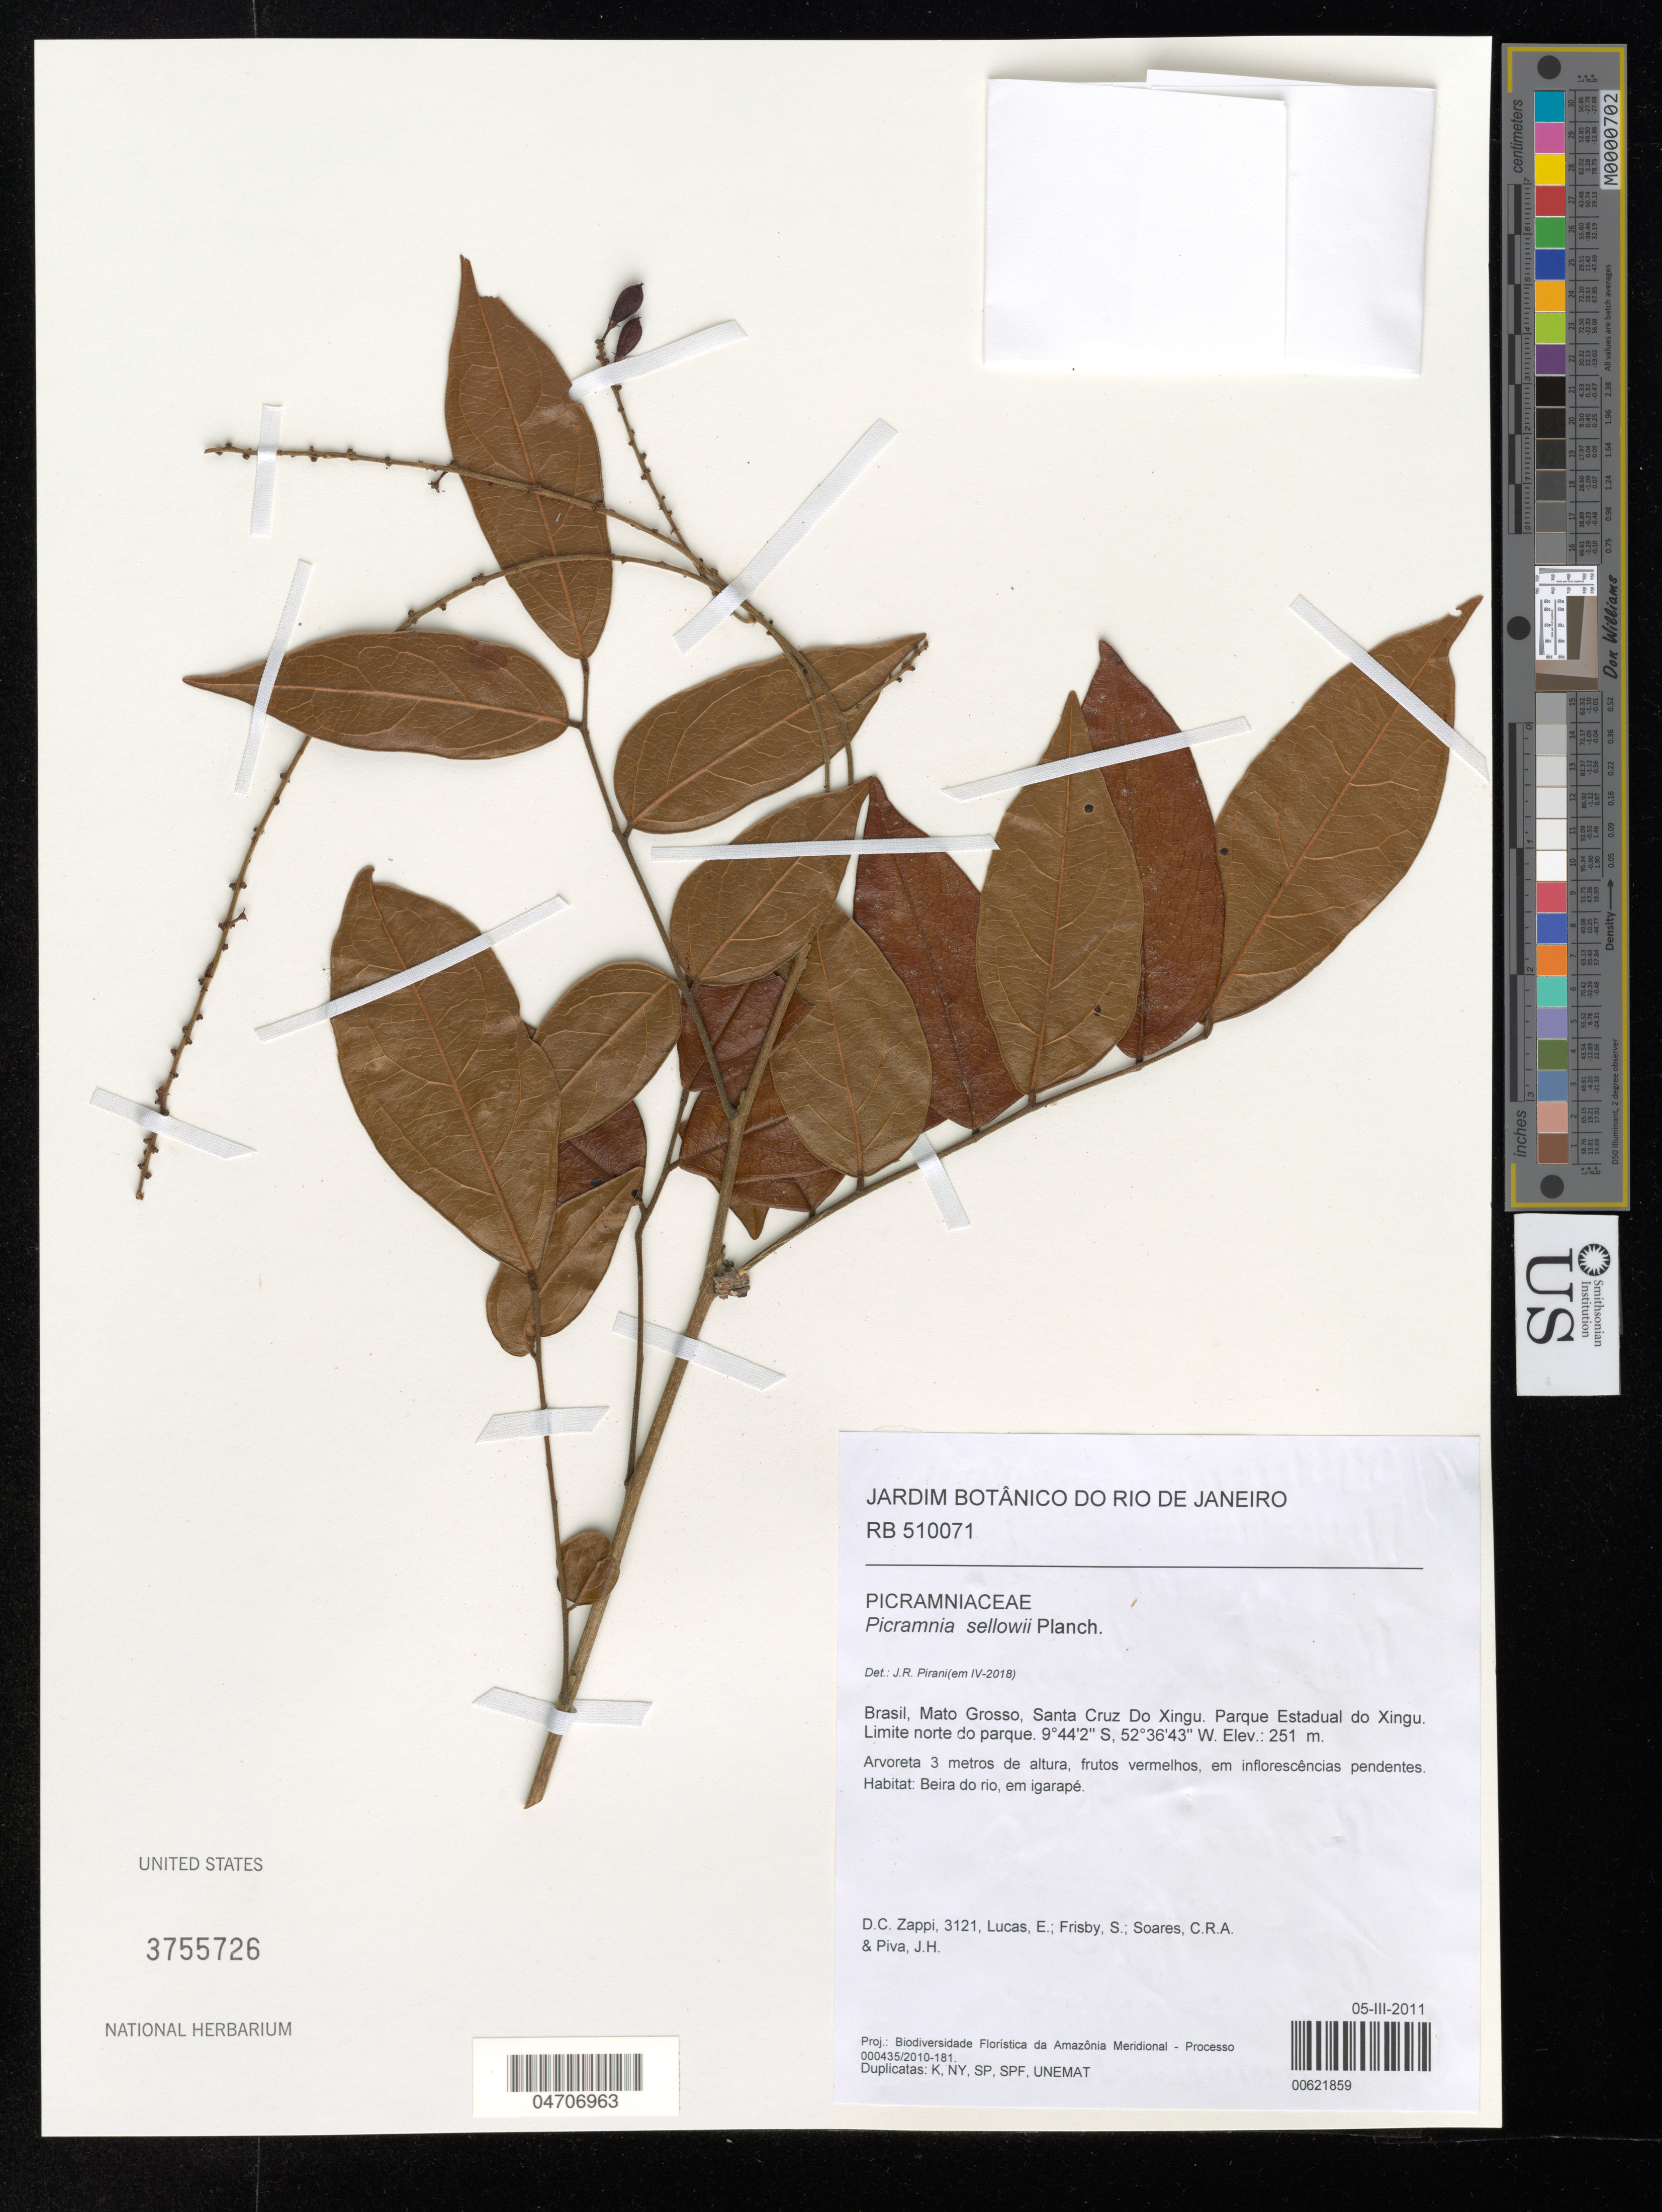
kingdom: Plantae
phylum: Tracheophyta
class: Magnoliopsida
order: Picramniales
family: Picramniaceae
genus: Picramnia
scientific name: Picramnia sellowii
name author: Planch.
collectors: D. Zappi, E. Lucas, S. Frisby & C. Soares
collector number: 3121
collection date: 2011-03-05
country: Brazil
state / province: Mato Grosso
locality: Santa Cruz Do Xingu. Parque Estadual do Xingu. Limite norte do parque.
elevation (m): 251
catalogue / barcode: US 3755726